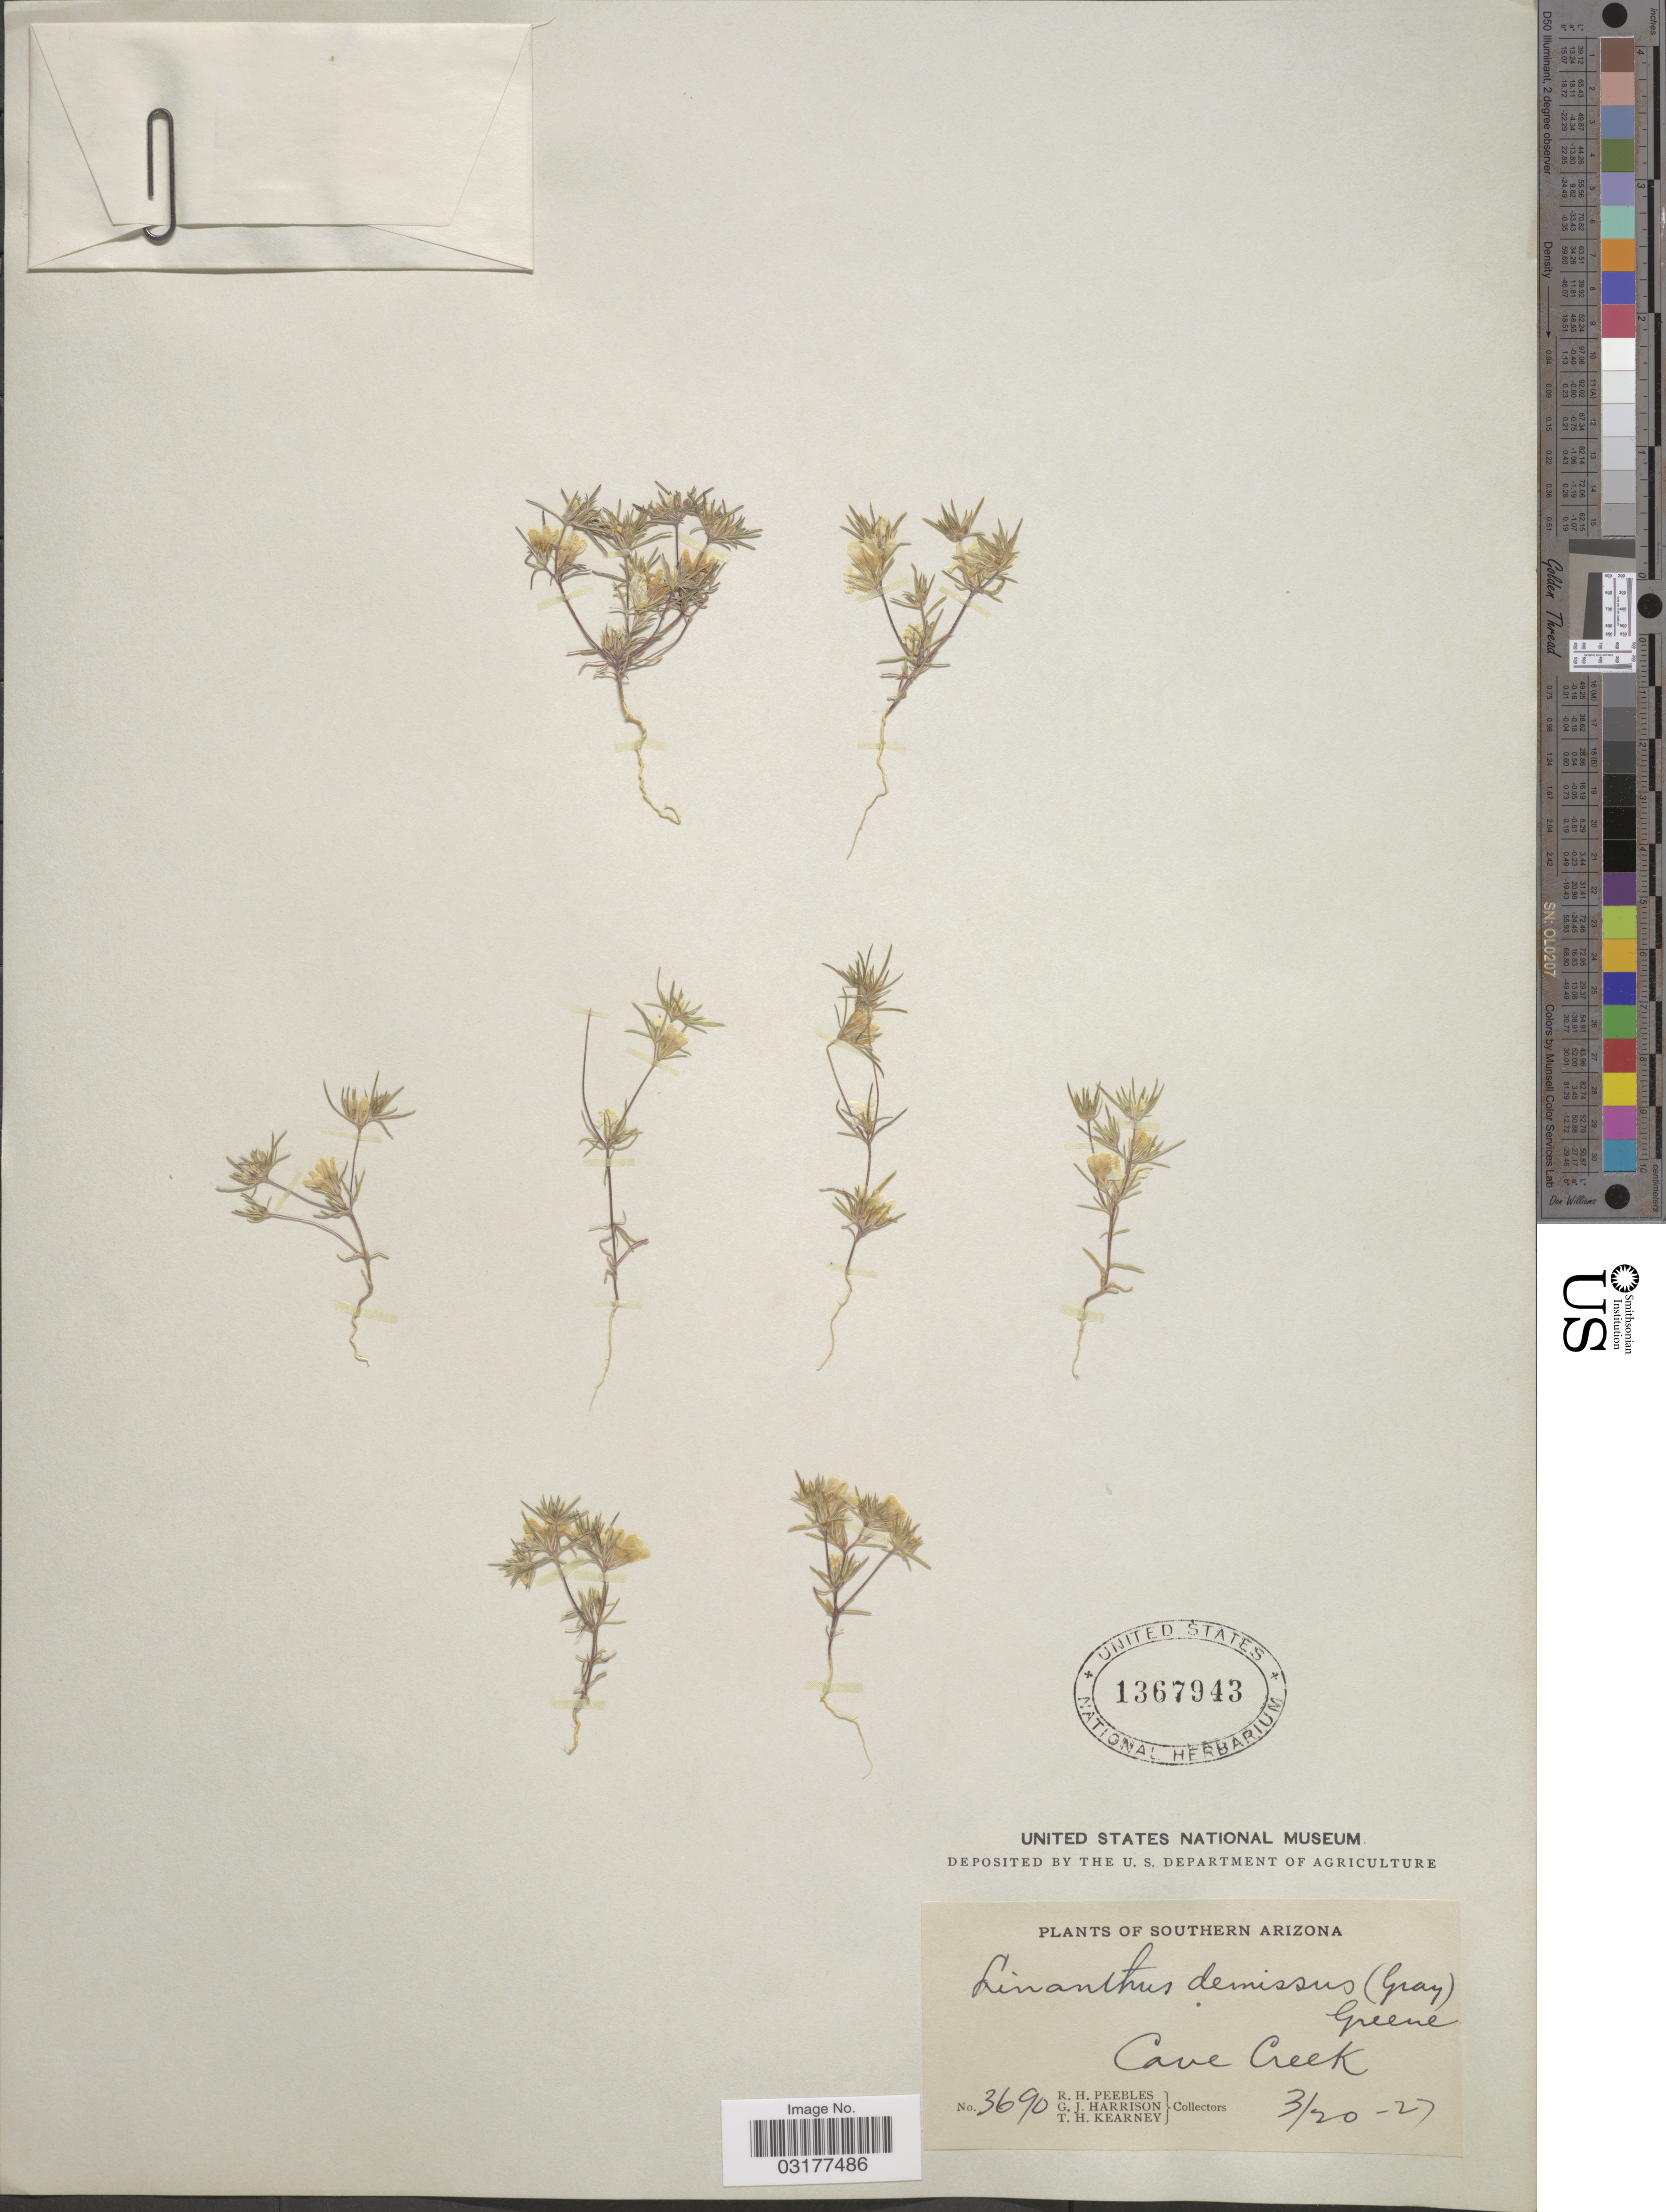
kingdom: Plantae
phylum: Tracheophyta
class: Magnoliopsida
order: Ericales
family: Polemoniaceae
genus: Linanthus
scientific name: Linanthus demissus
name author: (A. Gray) Greene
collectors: R. H. Peebles, G. J. Harrison & T. H. Kearney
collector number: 3690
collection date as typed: Transcribed d/m/y: 20/3/27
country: United States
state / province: Arizona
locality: Southern Arizona. Cave Creek.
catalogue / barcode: US 1367943